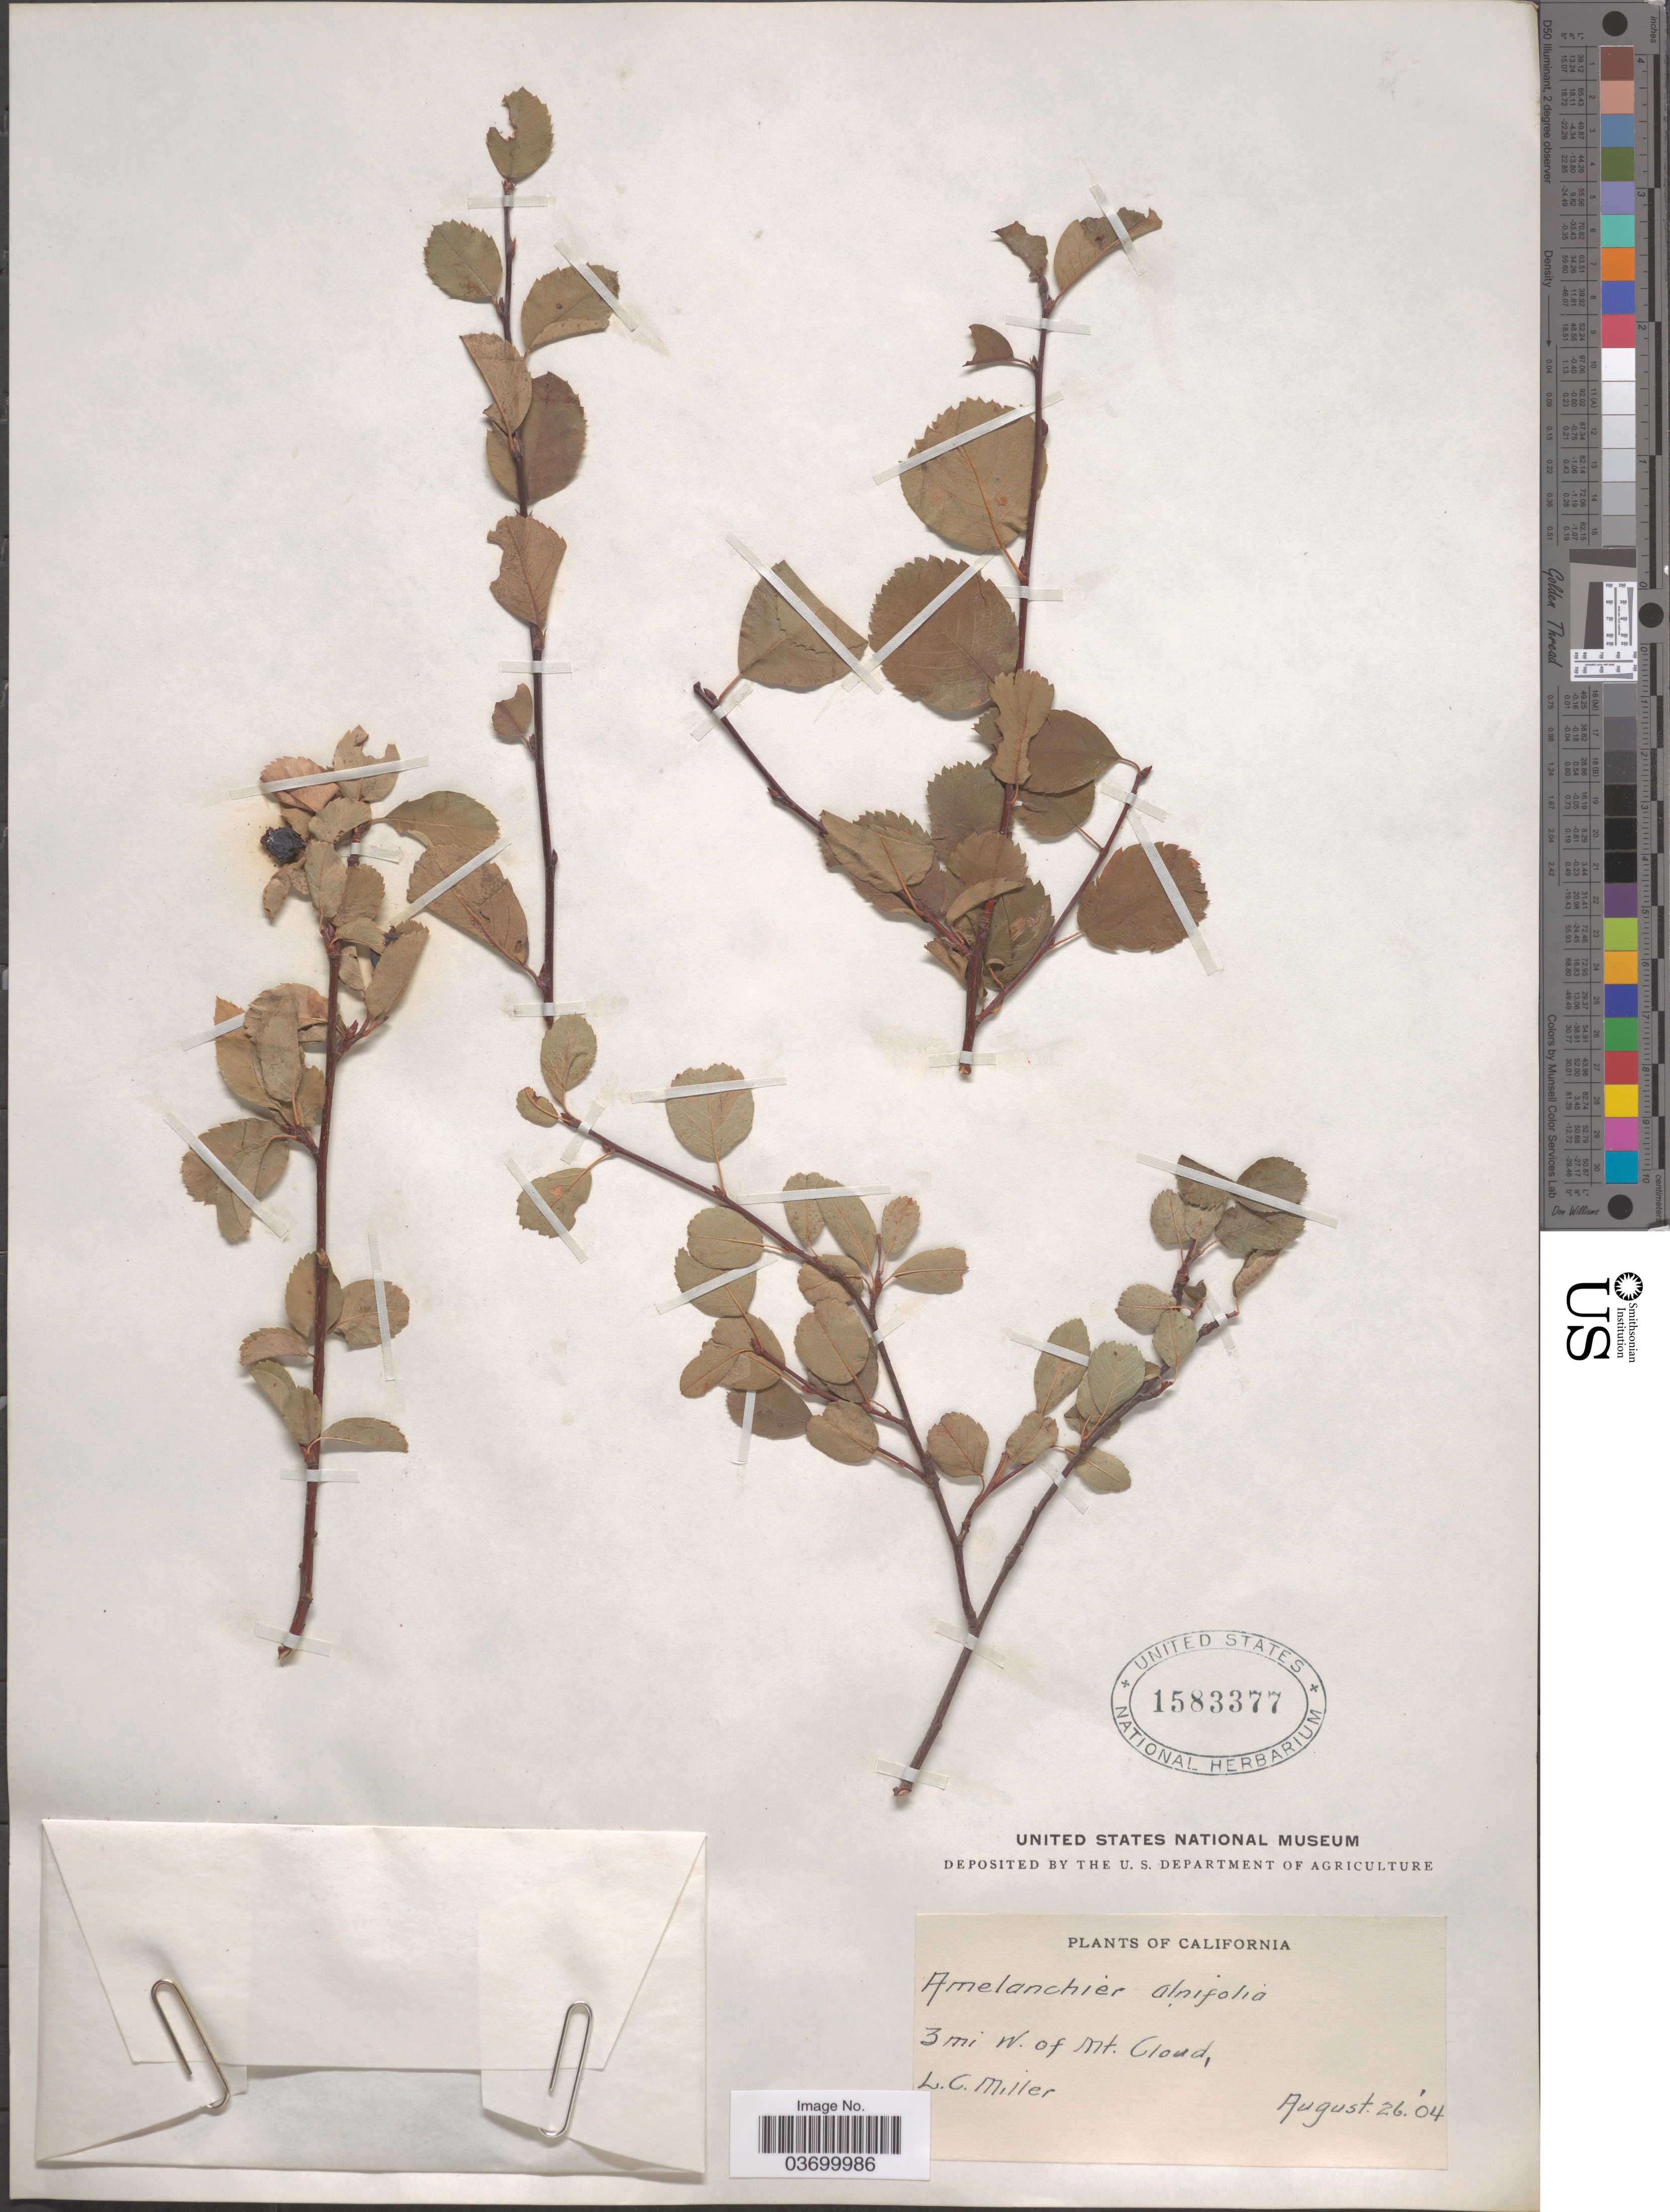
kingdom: Plantae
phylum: Tracheophyta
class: Magnoliopsida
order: Rosales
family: Rosaceae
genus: Amelanchier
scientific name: Amelanchier alnifolia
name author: (Nutt.) Nutt. ex M. Roem.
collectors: L. Miller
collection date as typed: Transcribed d/m/y: 26/8/4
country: United States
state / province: California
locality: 3 mi W. of Mt. Cloud.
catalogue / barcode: US 1583377